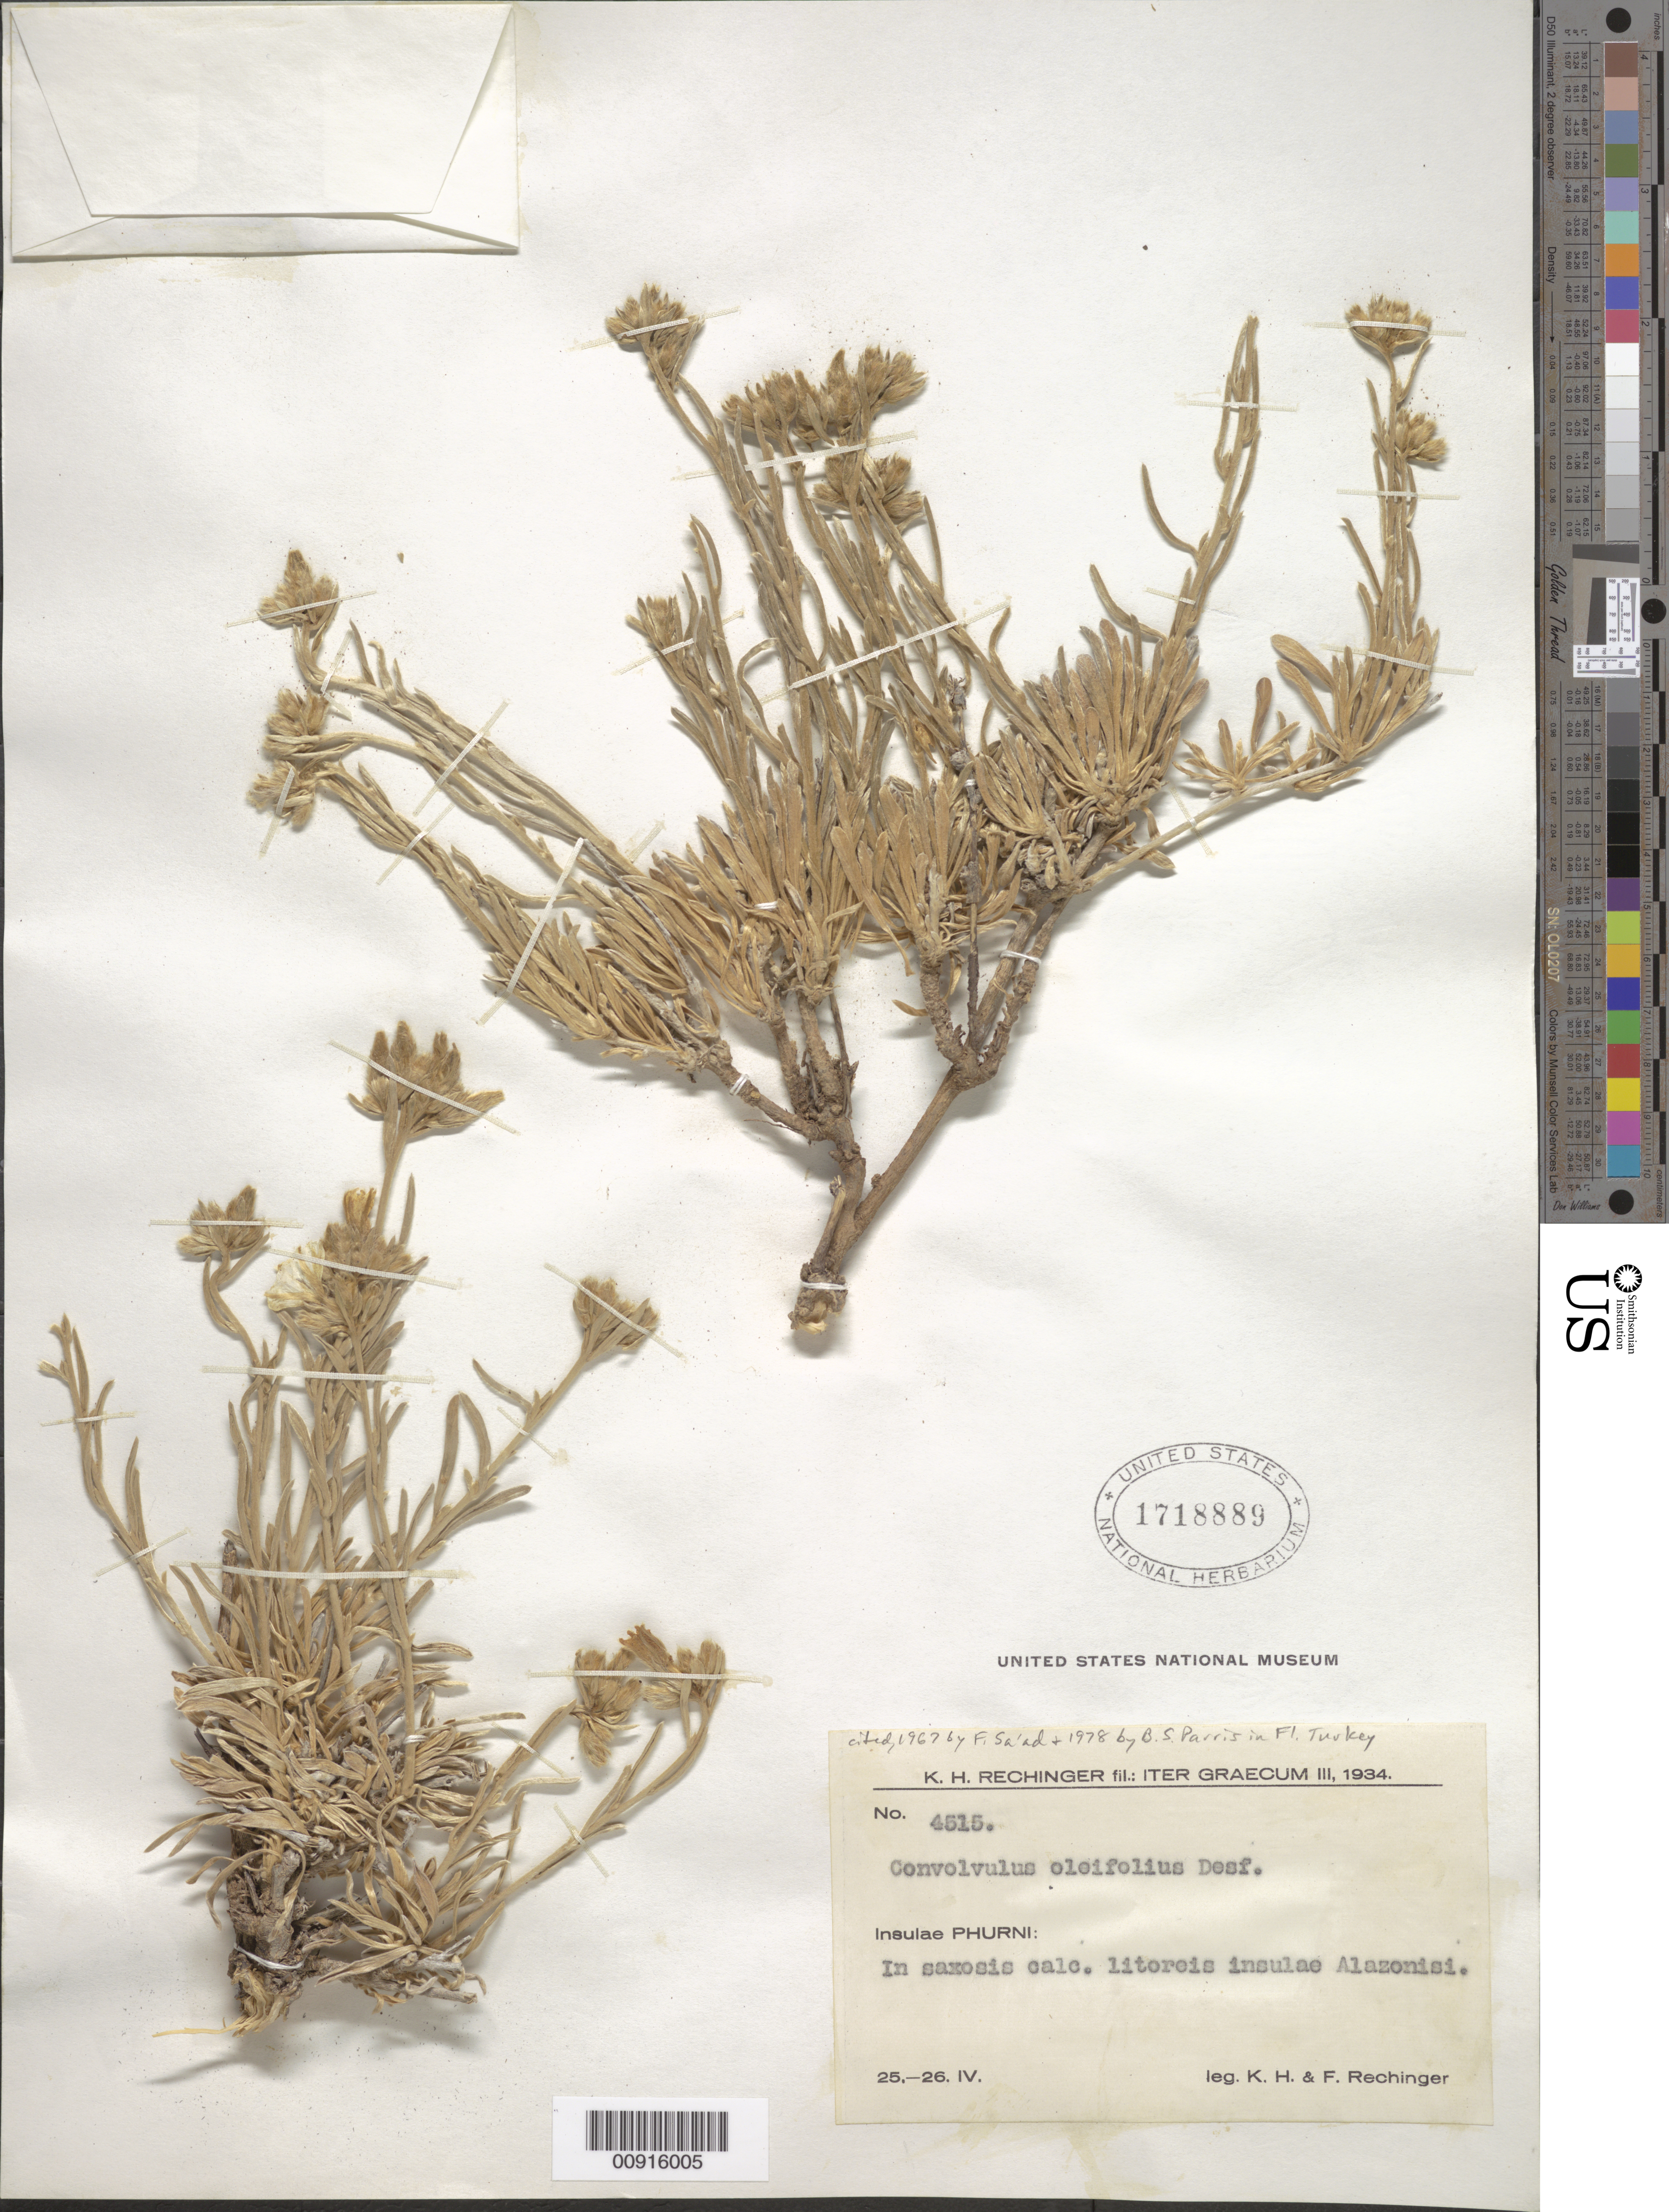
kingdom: Plantae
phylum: Tracheophyta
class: Magnoliopsida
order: Solanales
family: Convolvulaceae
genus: Convolvulus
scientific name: Convolvulus oleifolius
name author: Desr.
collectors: K. H. Rechinger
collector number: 4515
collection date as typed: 25 Apr 1925 to 26 Apr 1925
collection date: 1925-04-25/1925-04-26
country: Greece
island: Phurni I.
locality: In saxosis calc. litoreis insulae Alazonisi.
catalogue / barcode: US 1718889